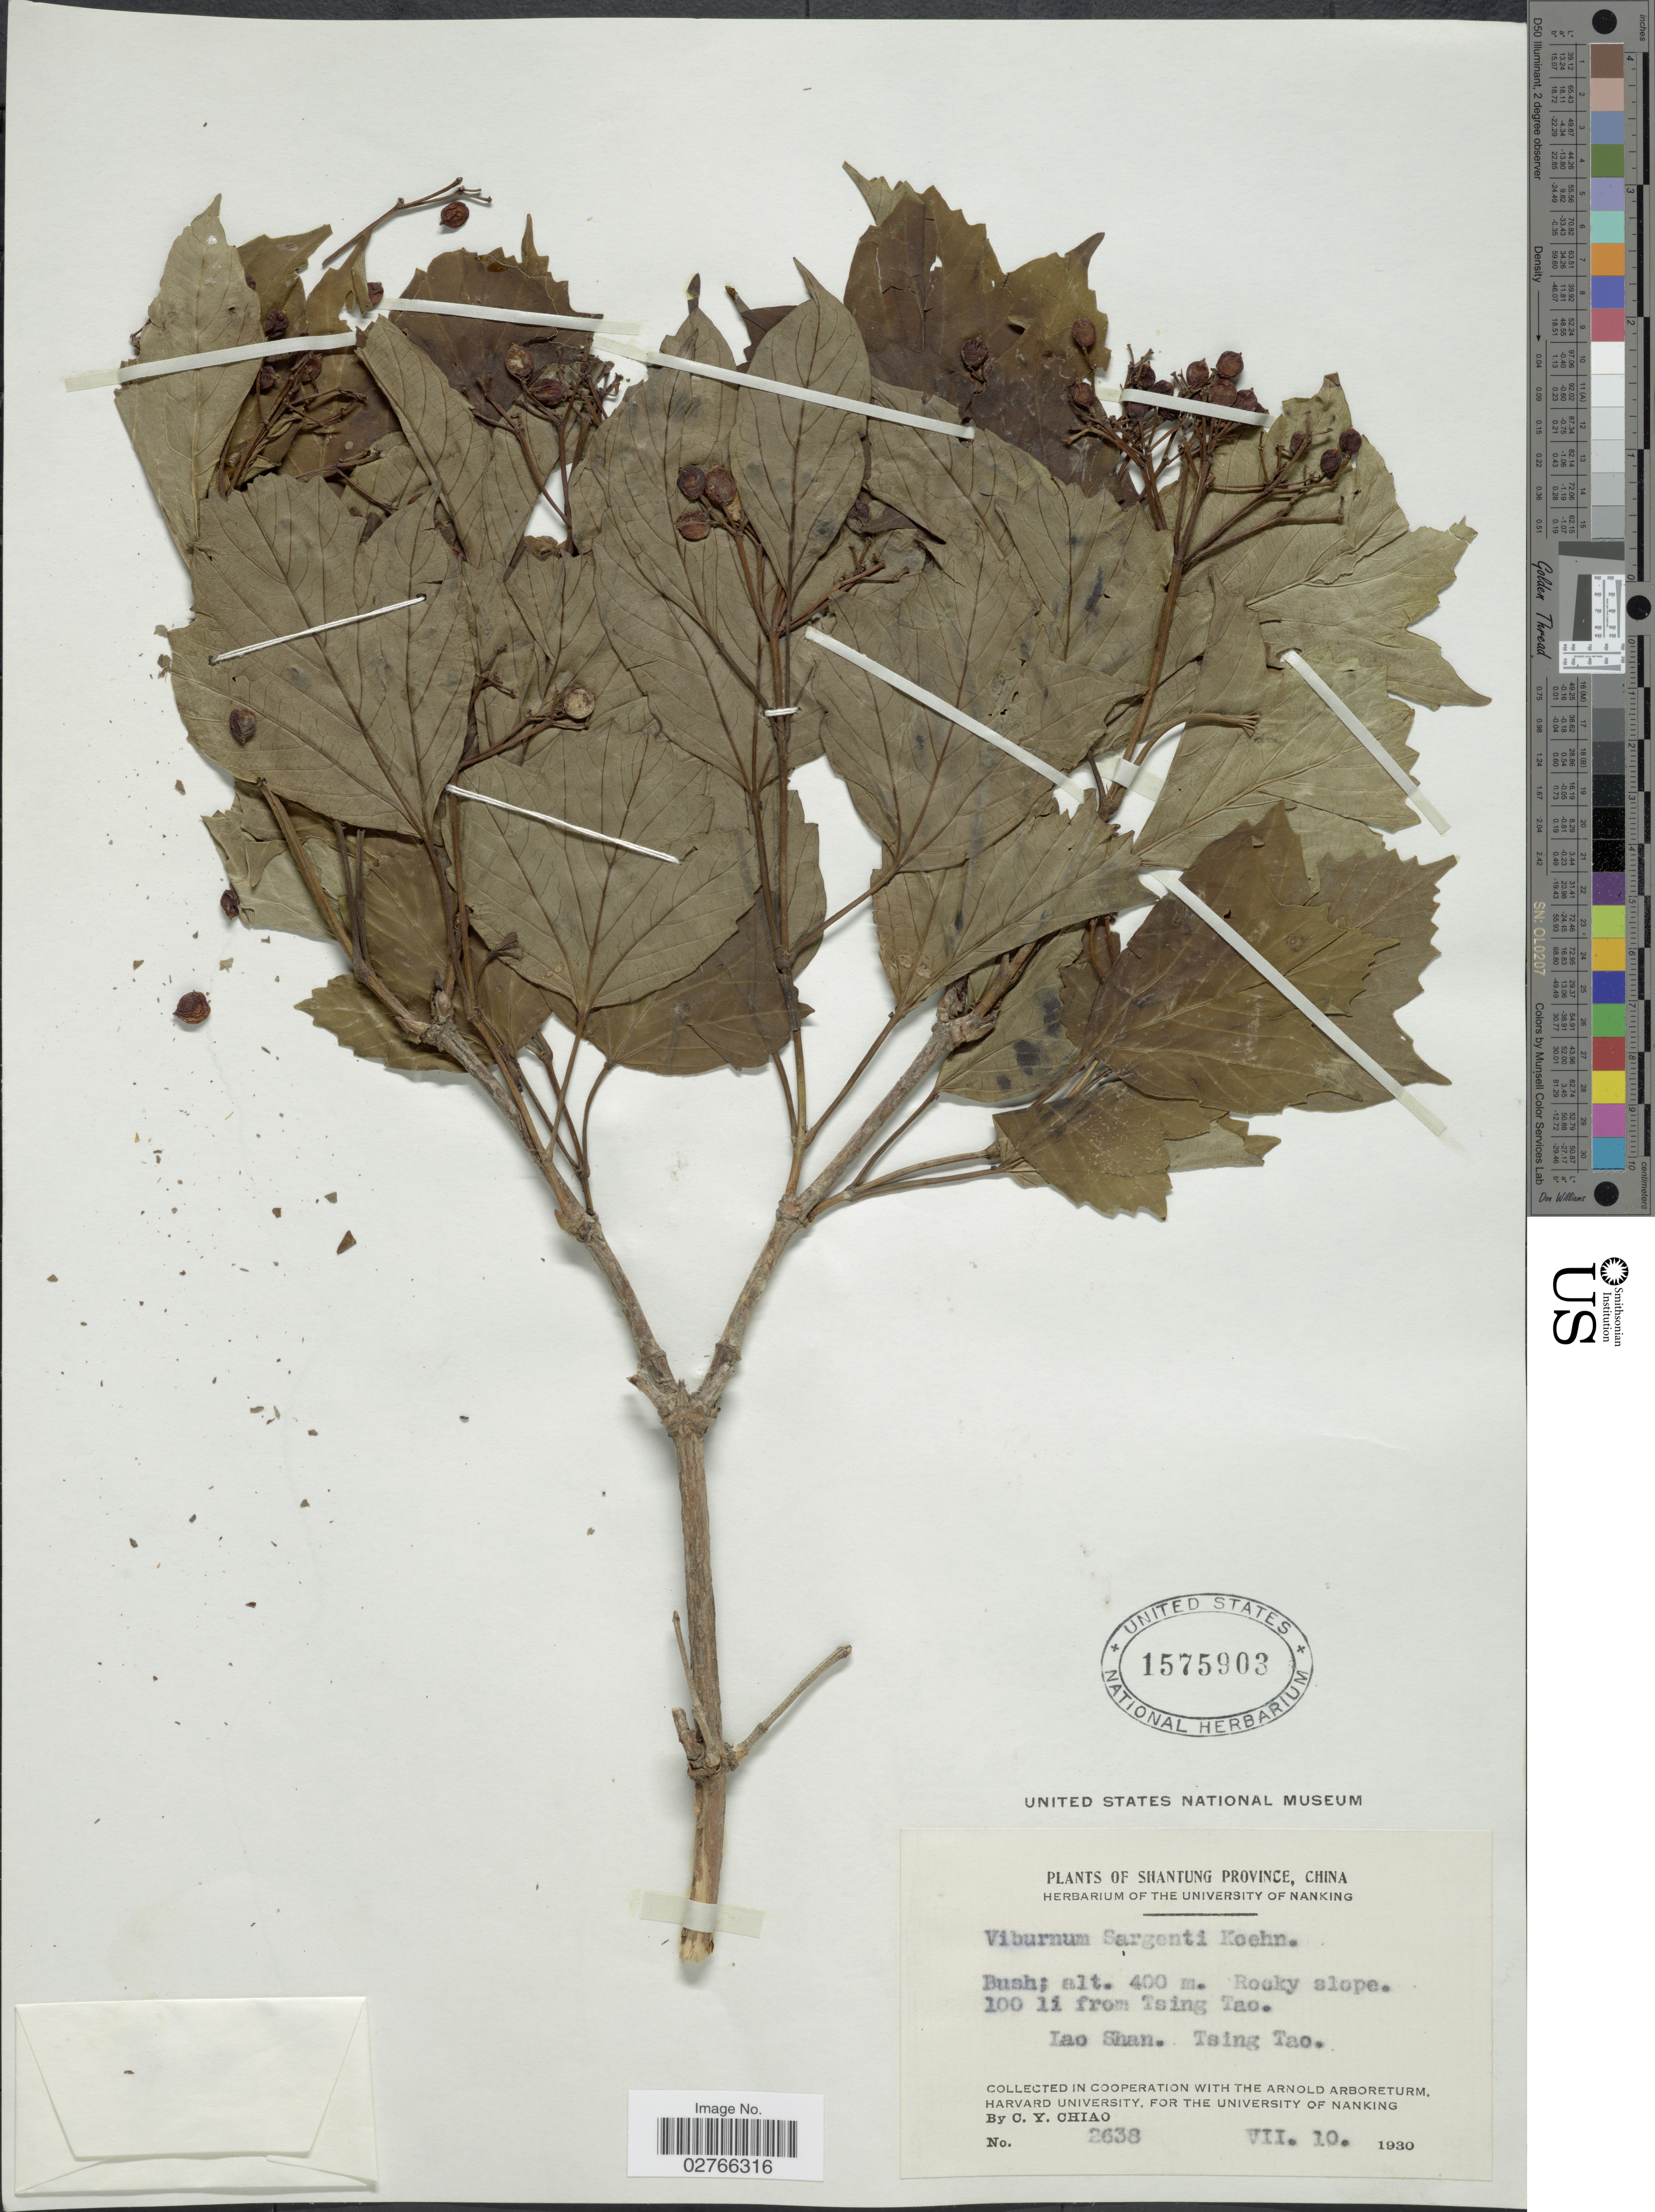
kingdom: Plantae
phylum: Tracheophyta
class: Magnoliopsida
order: Dipsacales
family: Viburnaceae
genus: Viburnum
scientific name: Viburnum opulus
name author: L.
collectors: C. Y. Chiao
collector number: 2638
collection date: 1930-07-10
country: China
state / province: Shandong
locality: Shantung Province, 100 li from Tsing Tao., Lao Shan, Tsing Tao.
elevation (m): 400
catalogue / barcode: US 1575903